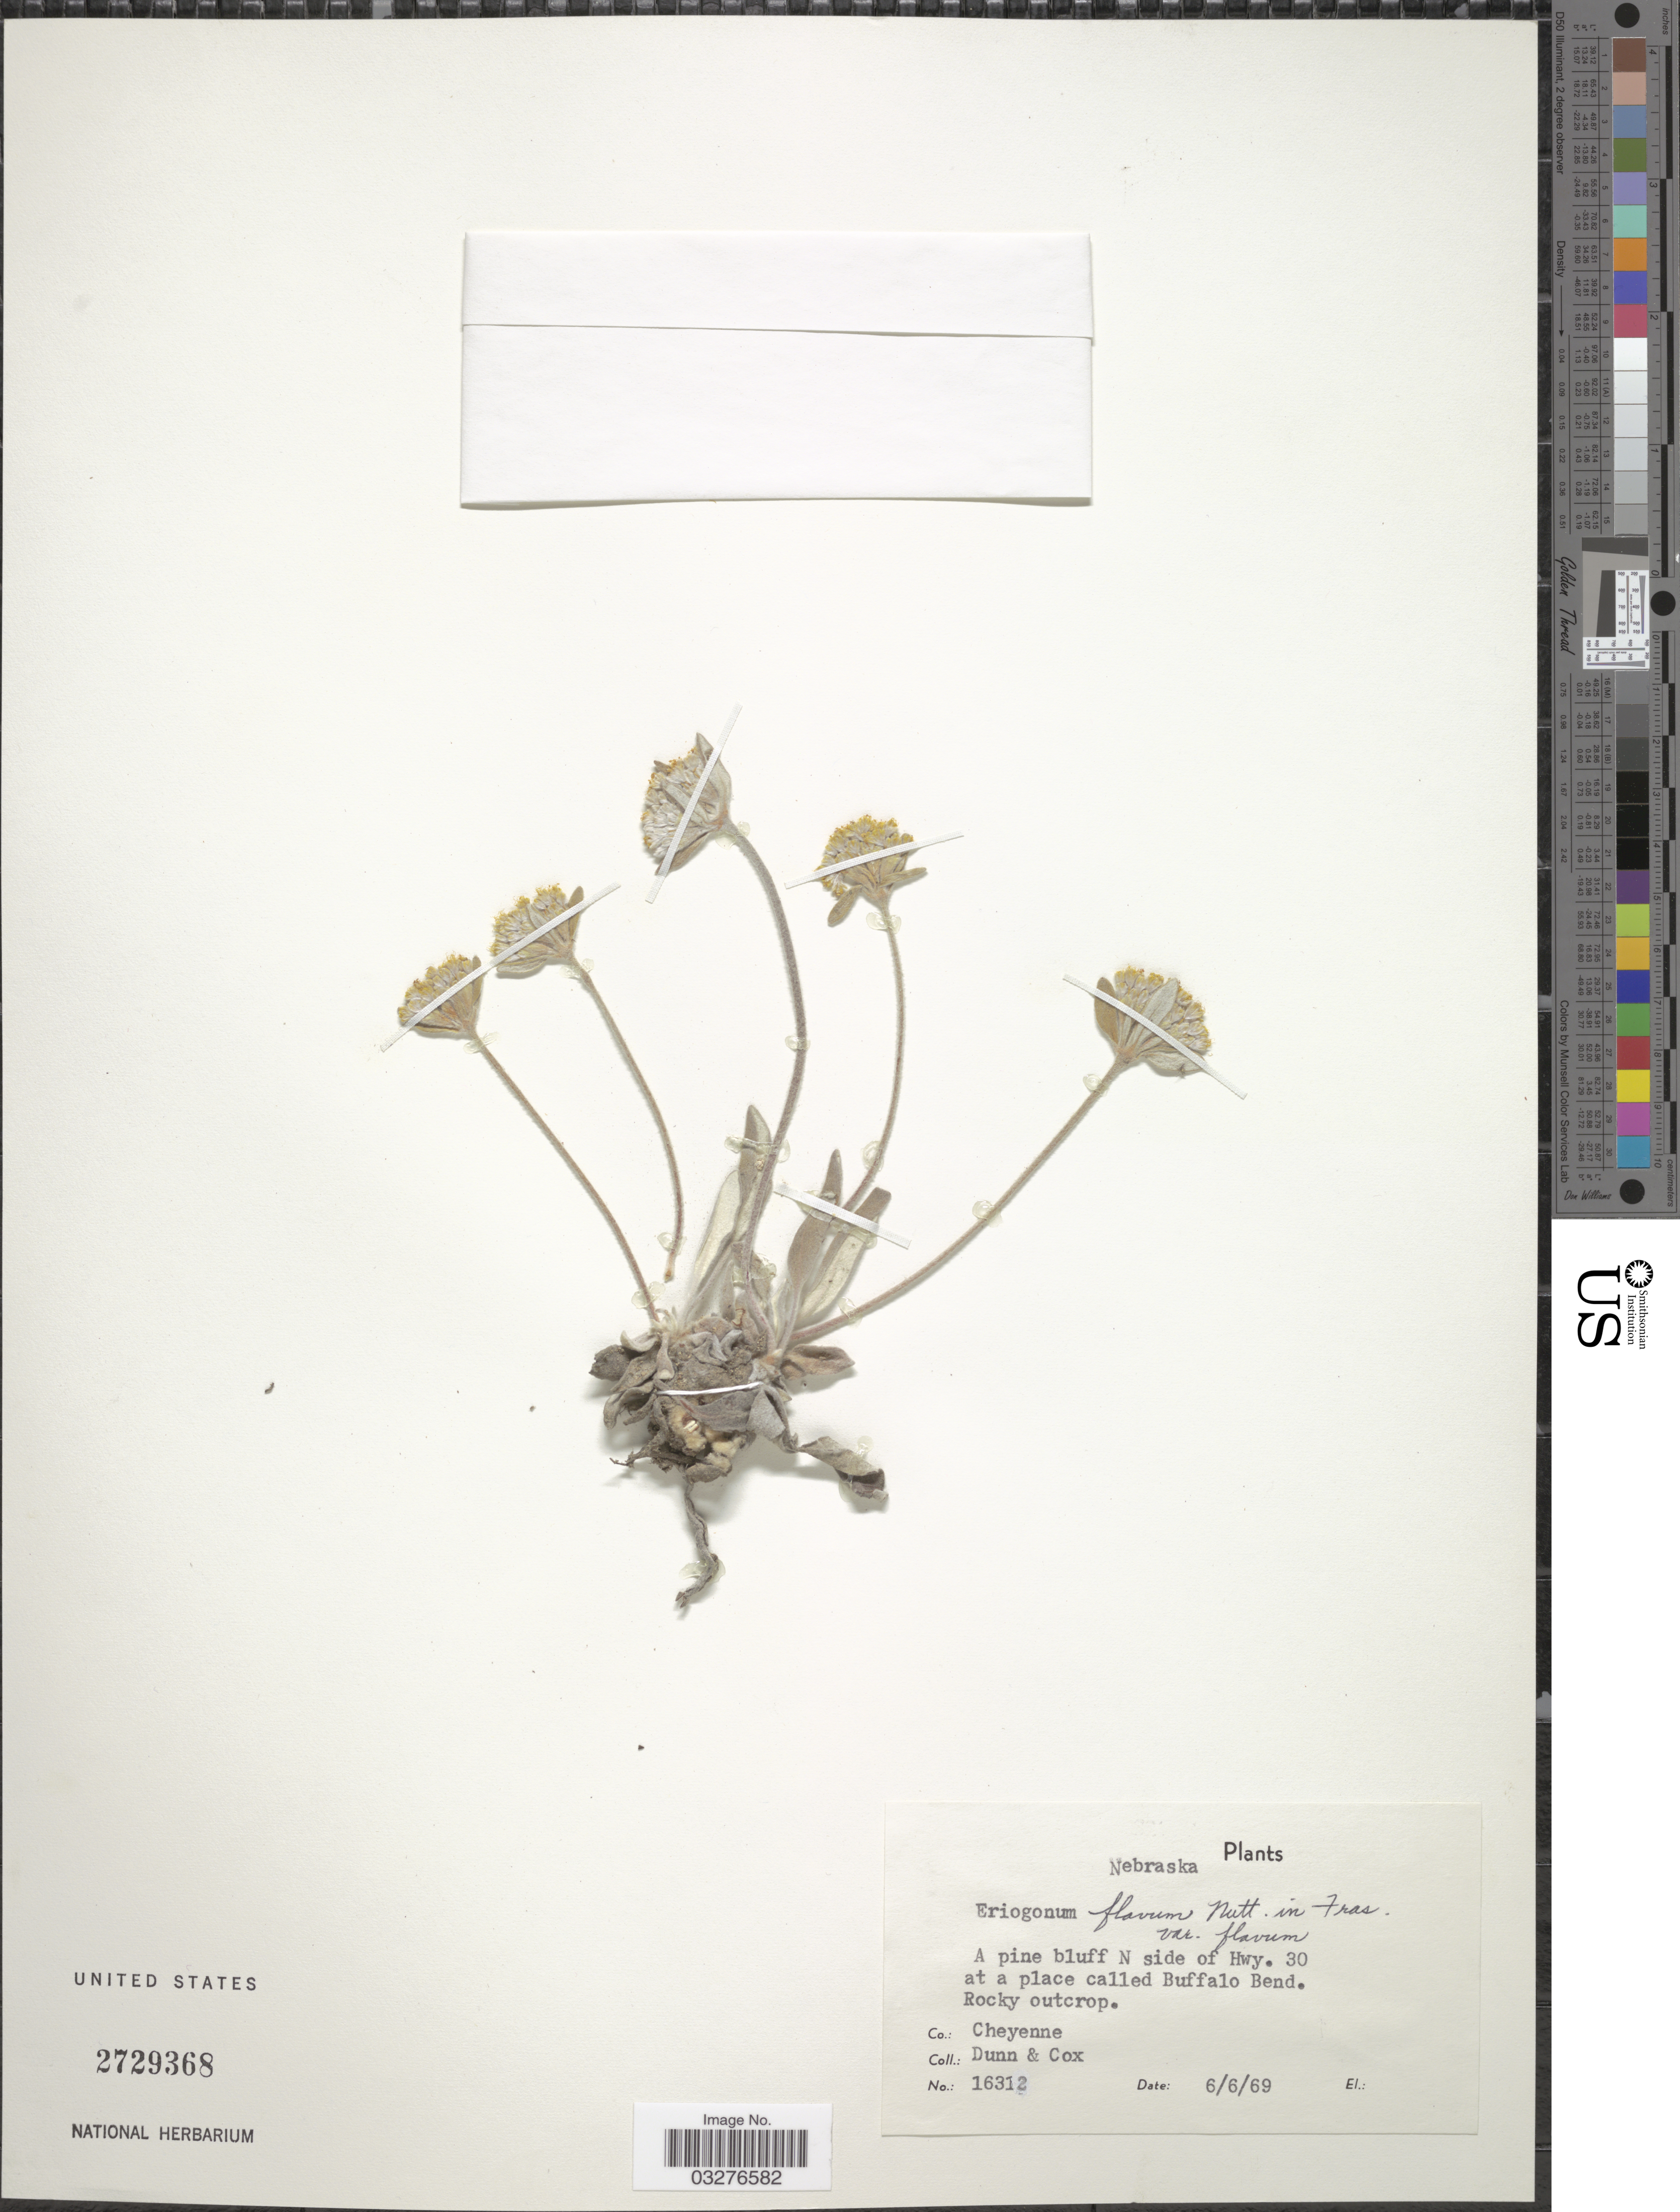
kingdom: Plantae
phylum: Tracheophyta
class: Magnoliopsida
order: Caryophyllales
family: Polygonaceae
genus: Eriogonum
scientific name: Eriogonum flavum var. flavum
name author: Nutt. ex Benth.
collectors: -- Dunn & -. Cox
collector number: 16312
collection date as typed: Transcribed d/m/y: 6/6/69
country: United States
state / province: Nebraska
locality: A pine bluff N side of Hwy. 30 at a place called Buffalo Bend.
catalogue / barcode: US 2729368